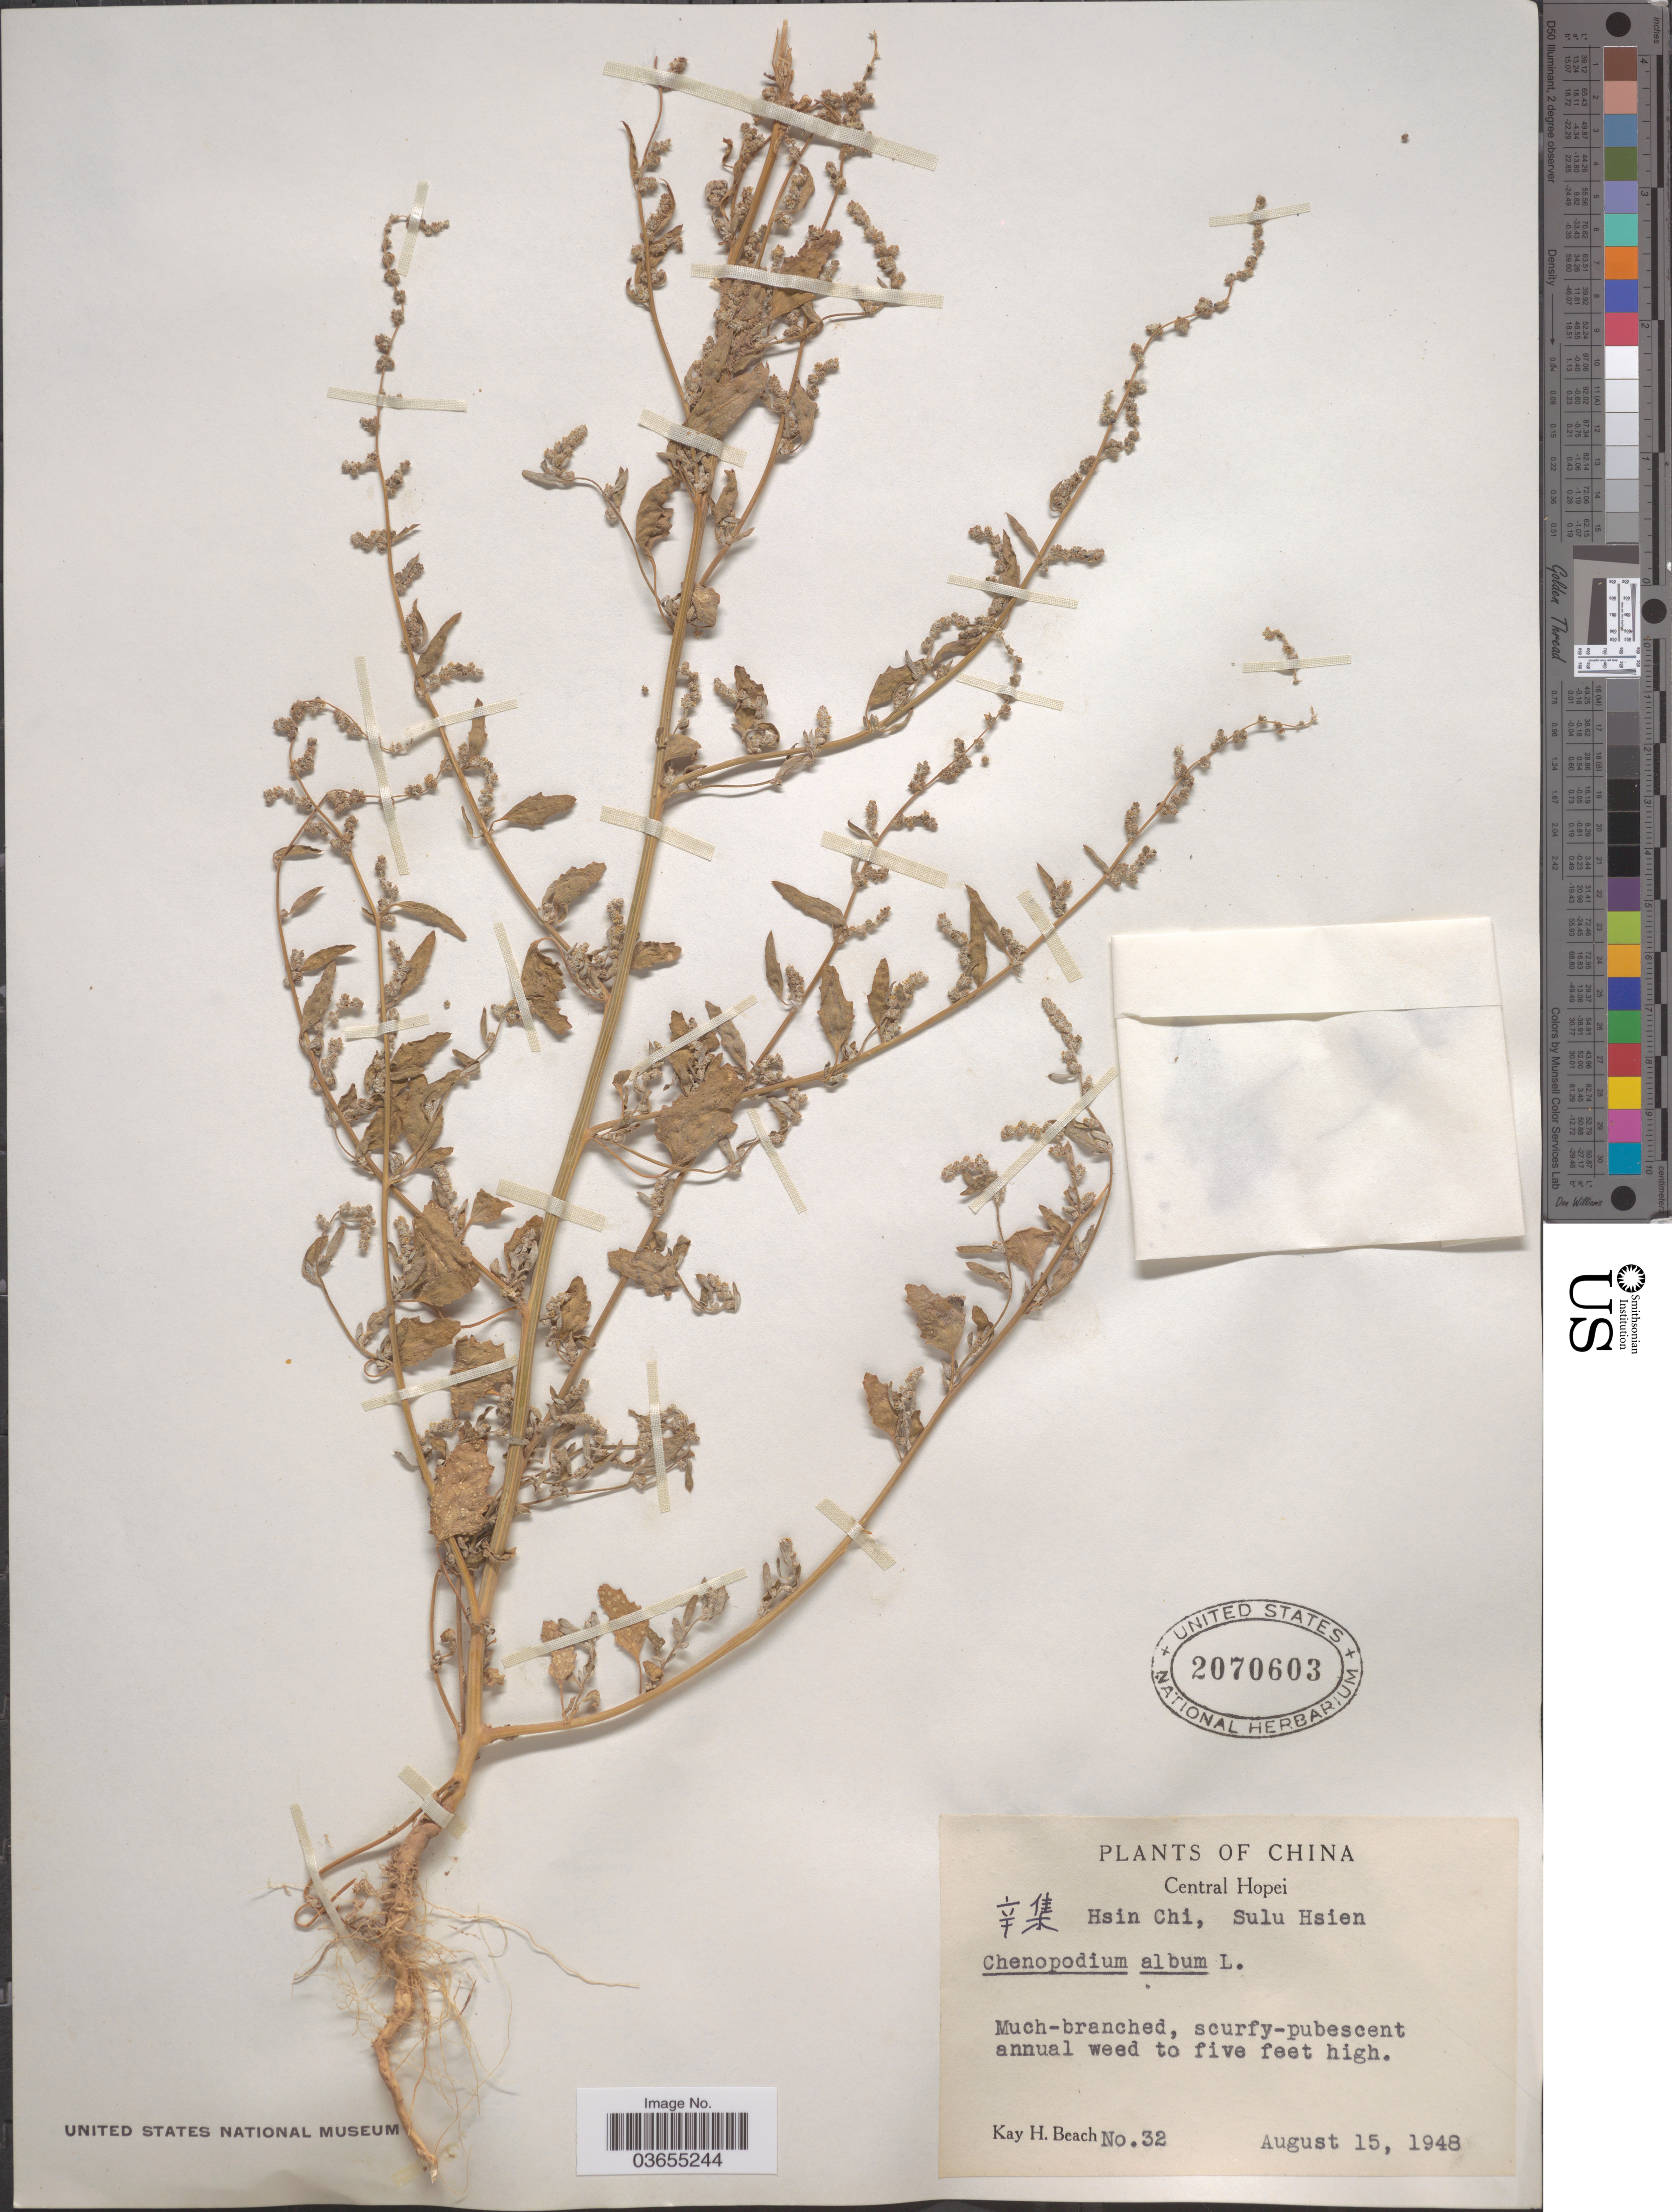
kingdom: Plantae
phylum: Tracheophyta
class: Magnoliopsida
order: Caryophyllales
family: Amaranthaceae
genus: Chenopodium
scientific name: Chenopodium album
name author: L.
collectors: K. H. Beach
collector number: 32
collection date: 1948-08-15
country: China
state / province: Hebei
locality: Central Hopei, Hsin Chi, Sulu Hsien.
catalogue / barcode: US 2070603